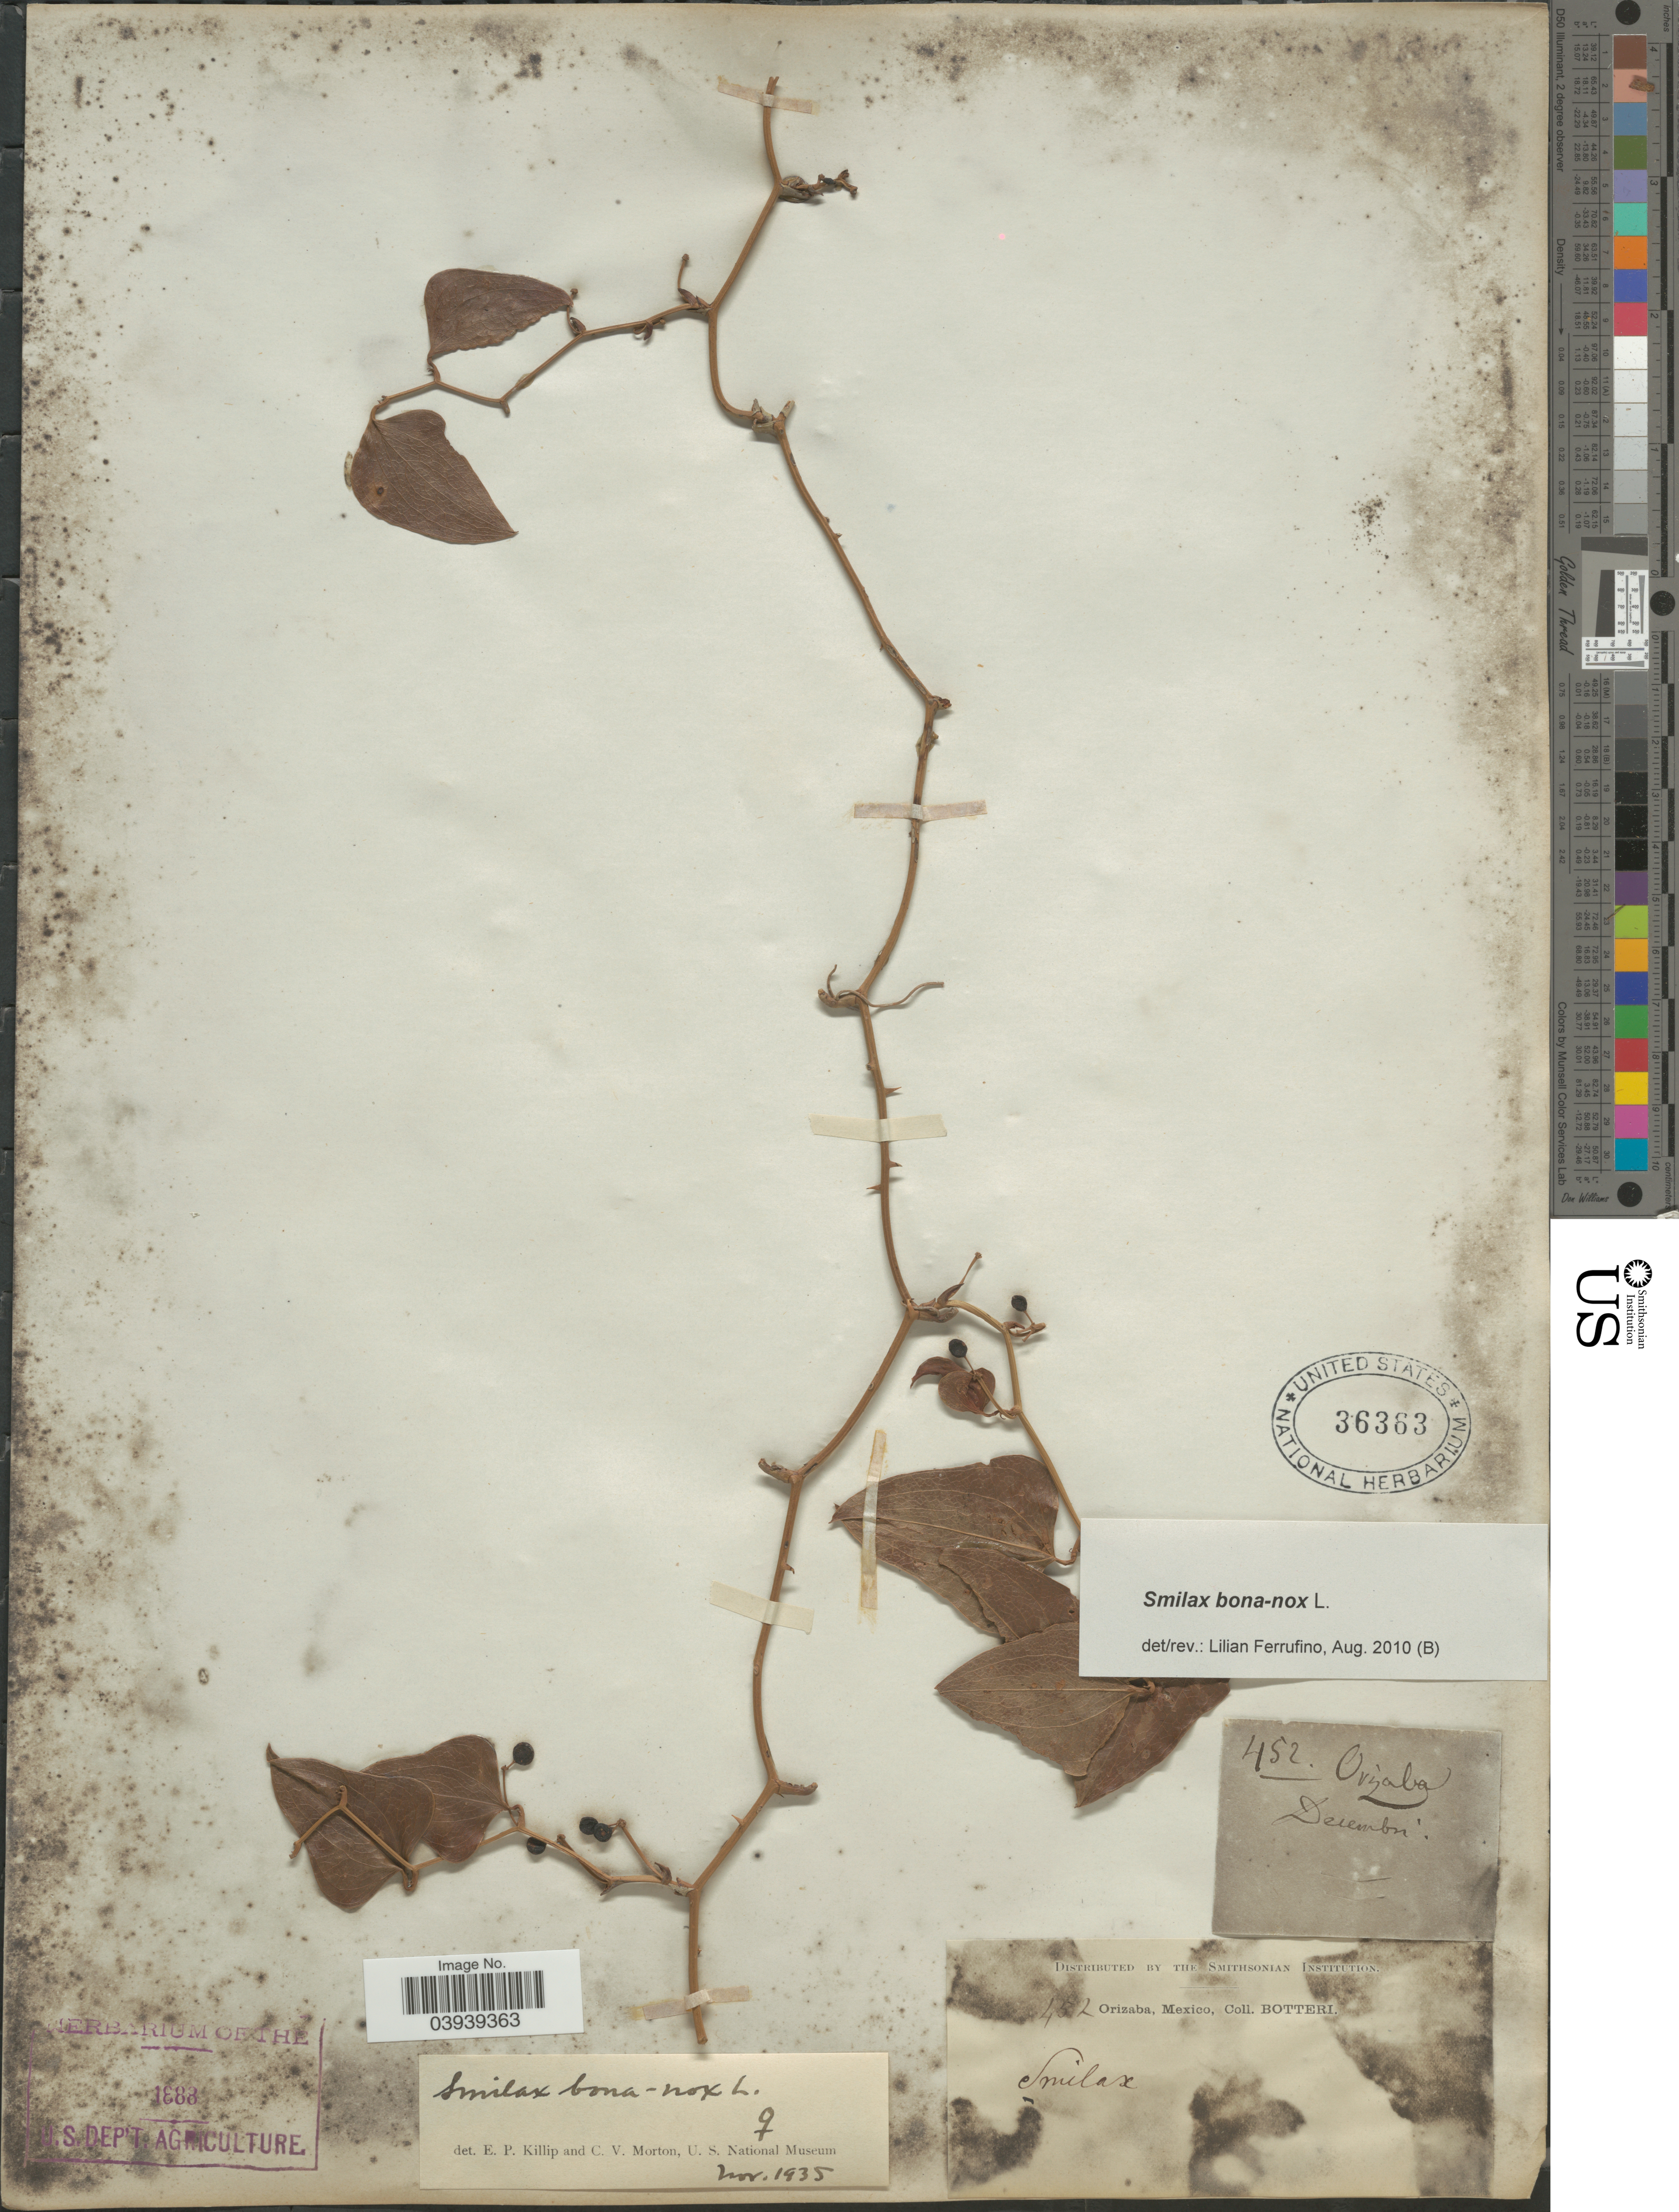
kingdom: Plantae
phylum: Tracheophyta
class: Liliopsida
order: Liliales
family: Smilacaceae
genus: Smilax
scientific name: Smilax bona-nox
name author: L.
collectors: -. Botteri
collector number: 452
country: Mexico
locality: Orizaba.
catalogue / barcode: US 36363